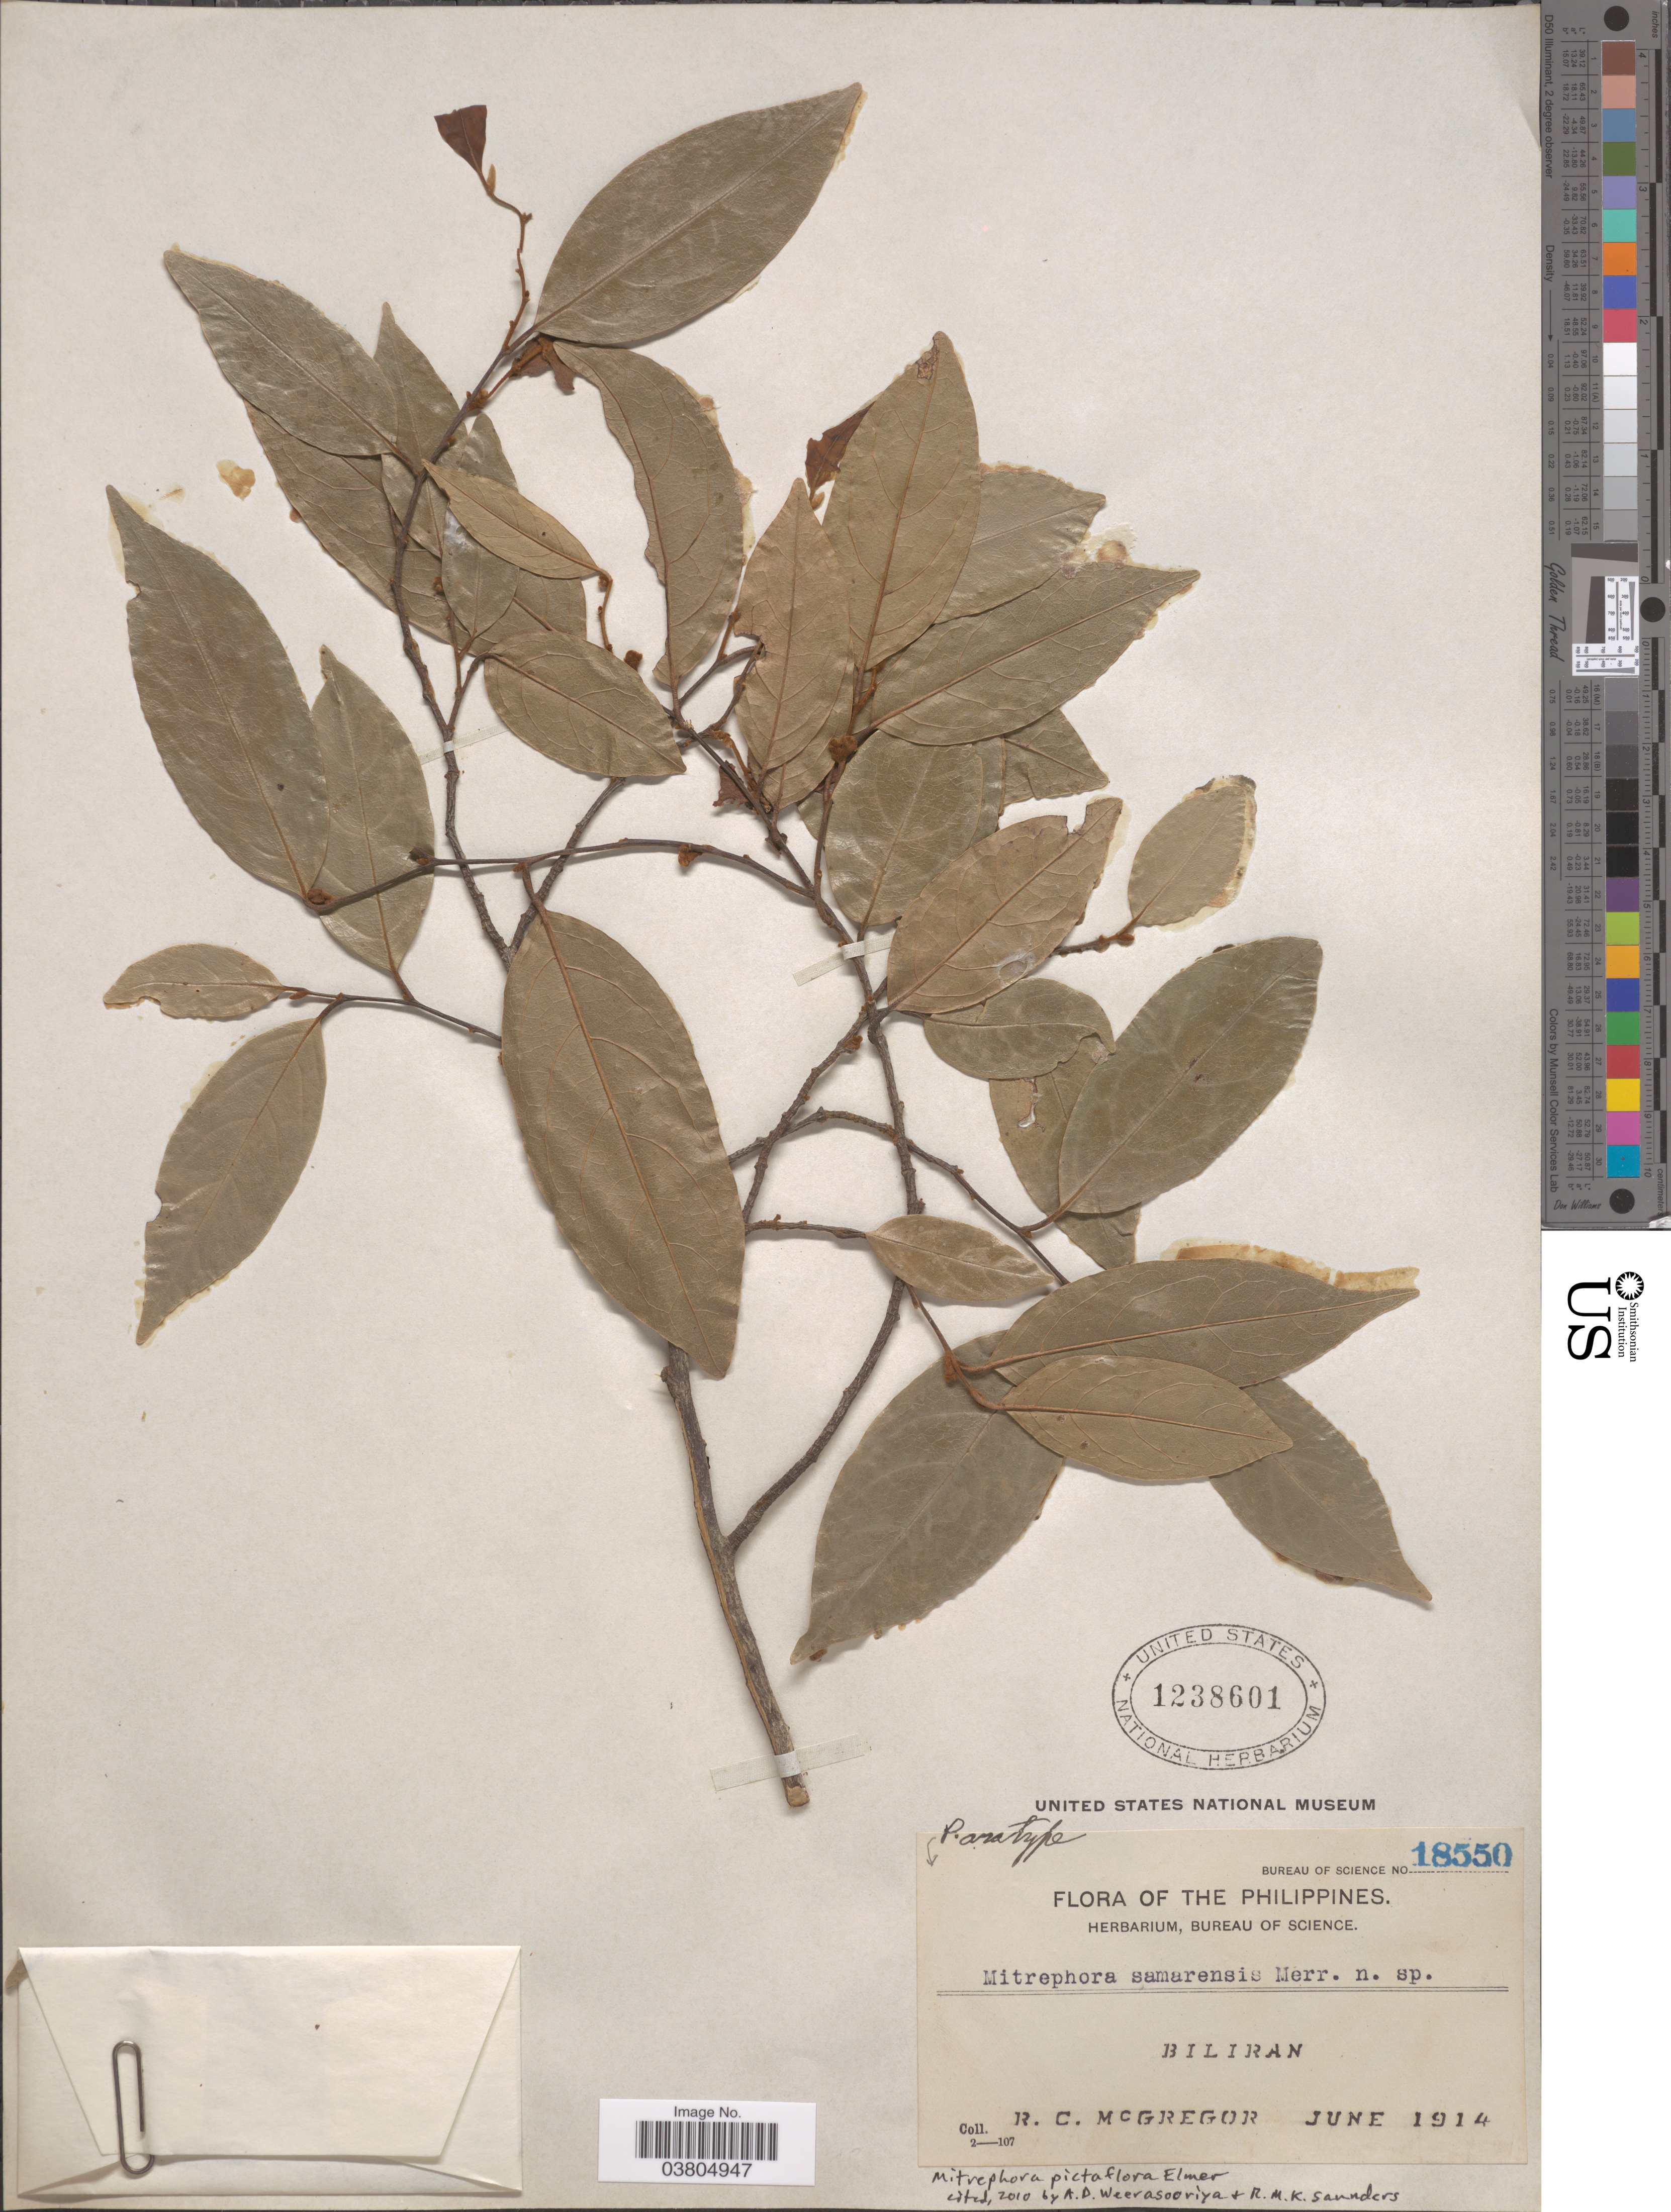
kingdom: Plantae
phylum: Tracheophyta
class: Magnoliopsida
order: Magnoliales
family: Annonaceae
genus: Mitrephora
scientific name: Mitrephora pictiflora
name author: Elmer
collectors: R. C. McGregor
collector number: Bureau of Science 18550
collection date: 1914-06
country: Philippines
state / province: Eastern Visayas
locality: Biliran.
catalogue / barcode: US 1238601